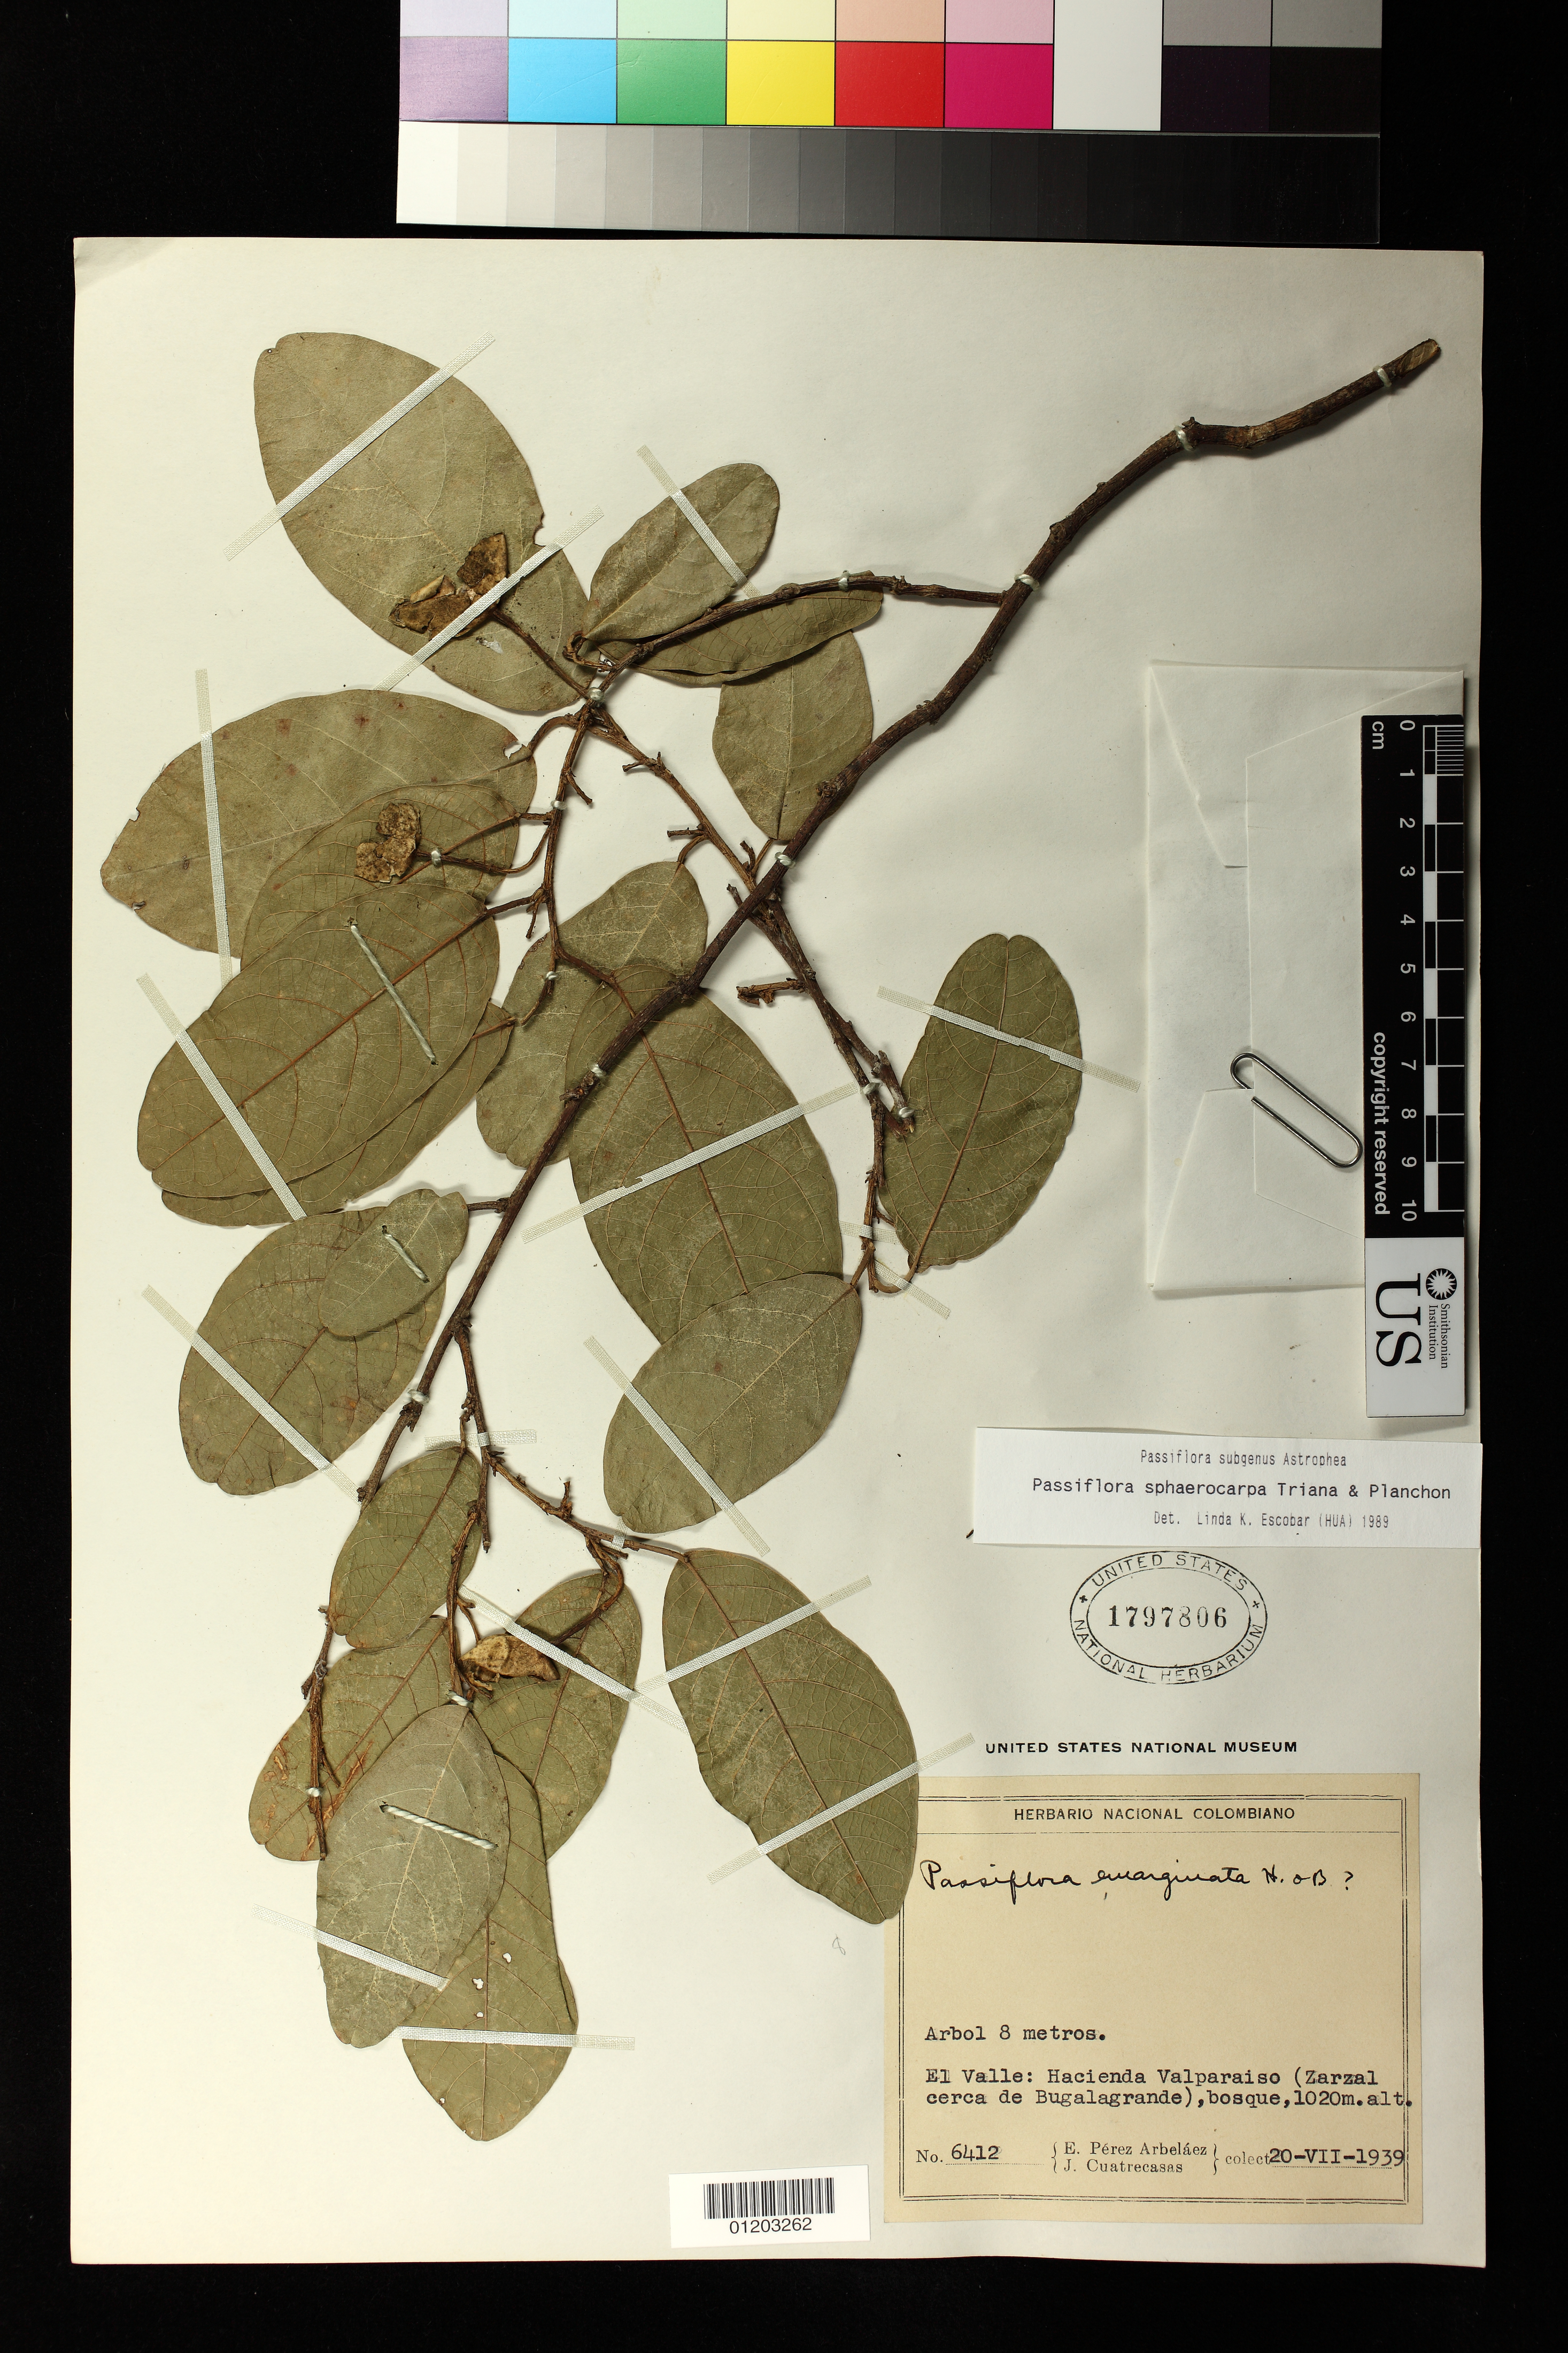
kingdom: Plantae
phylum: Tracheophyta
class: Magnoliopsida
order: Malpighiales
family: Passifloraceae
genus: Passiflora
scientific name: Passiflora sphaerocarpa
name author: Triana & Planch.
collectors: E. Pérez Arbeláez & J. Cuatrecasas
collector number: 6412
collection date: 1939-07-20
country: Colombia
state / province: Valle del Cauca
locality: hacienda Valparaiso (Zarzal cerca de Bugalagrande)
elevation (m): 1020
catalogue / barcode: US 1797806